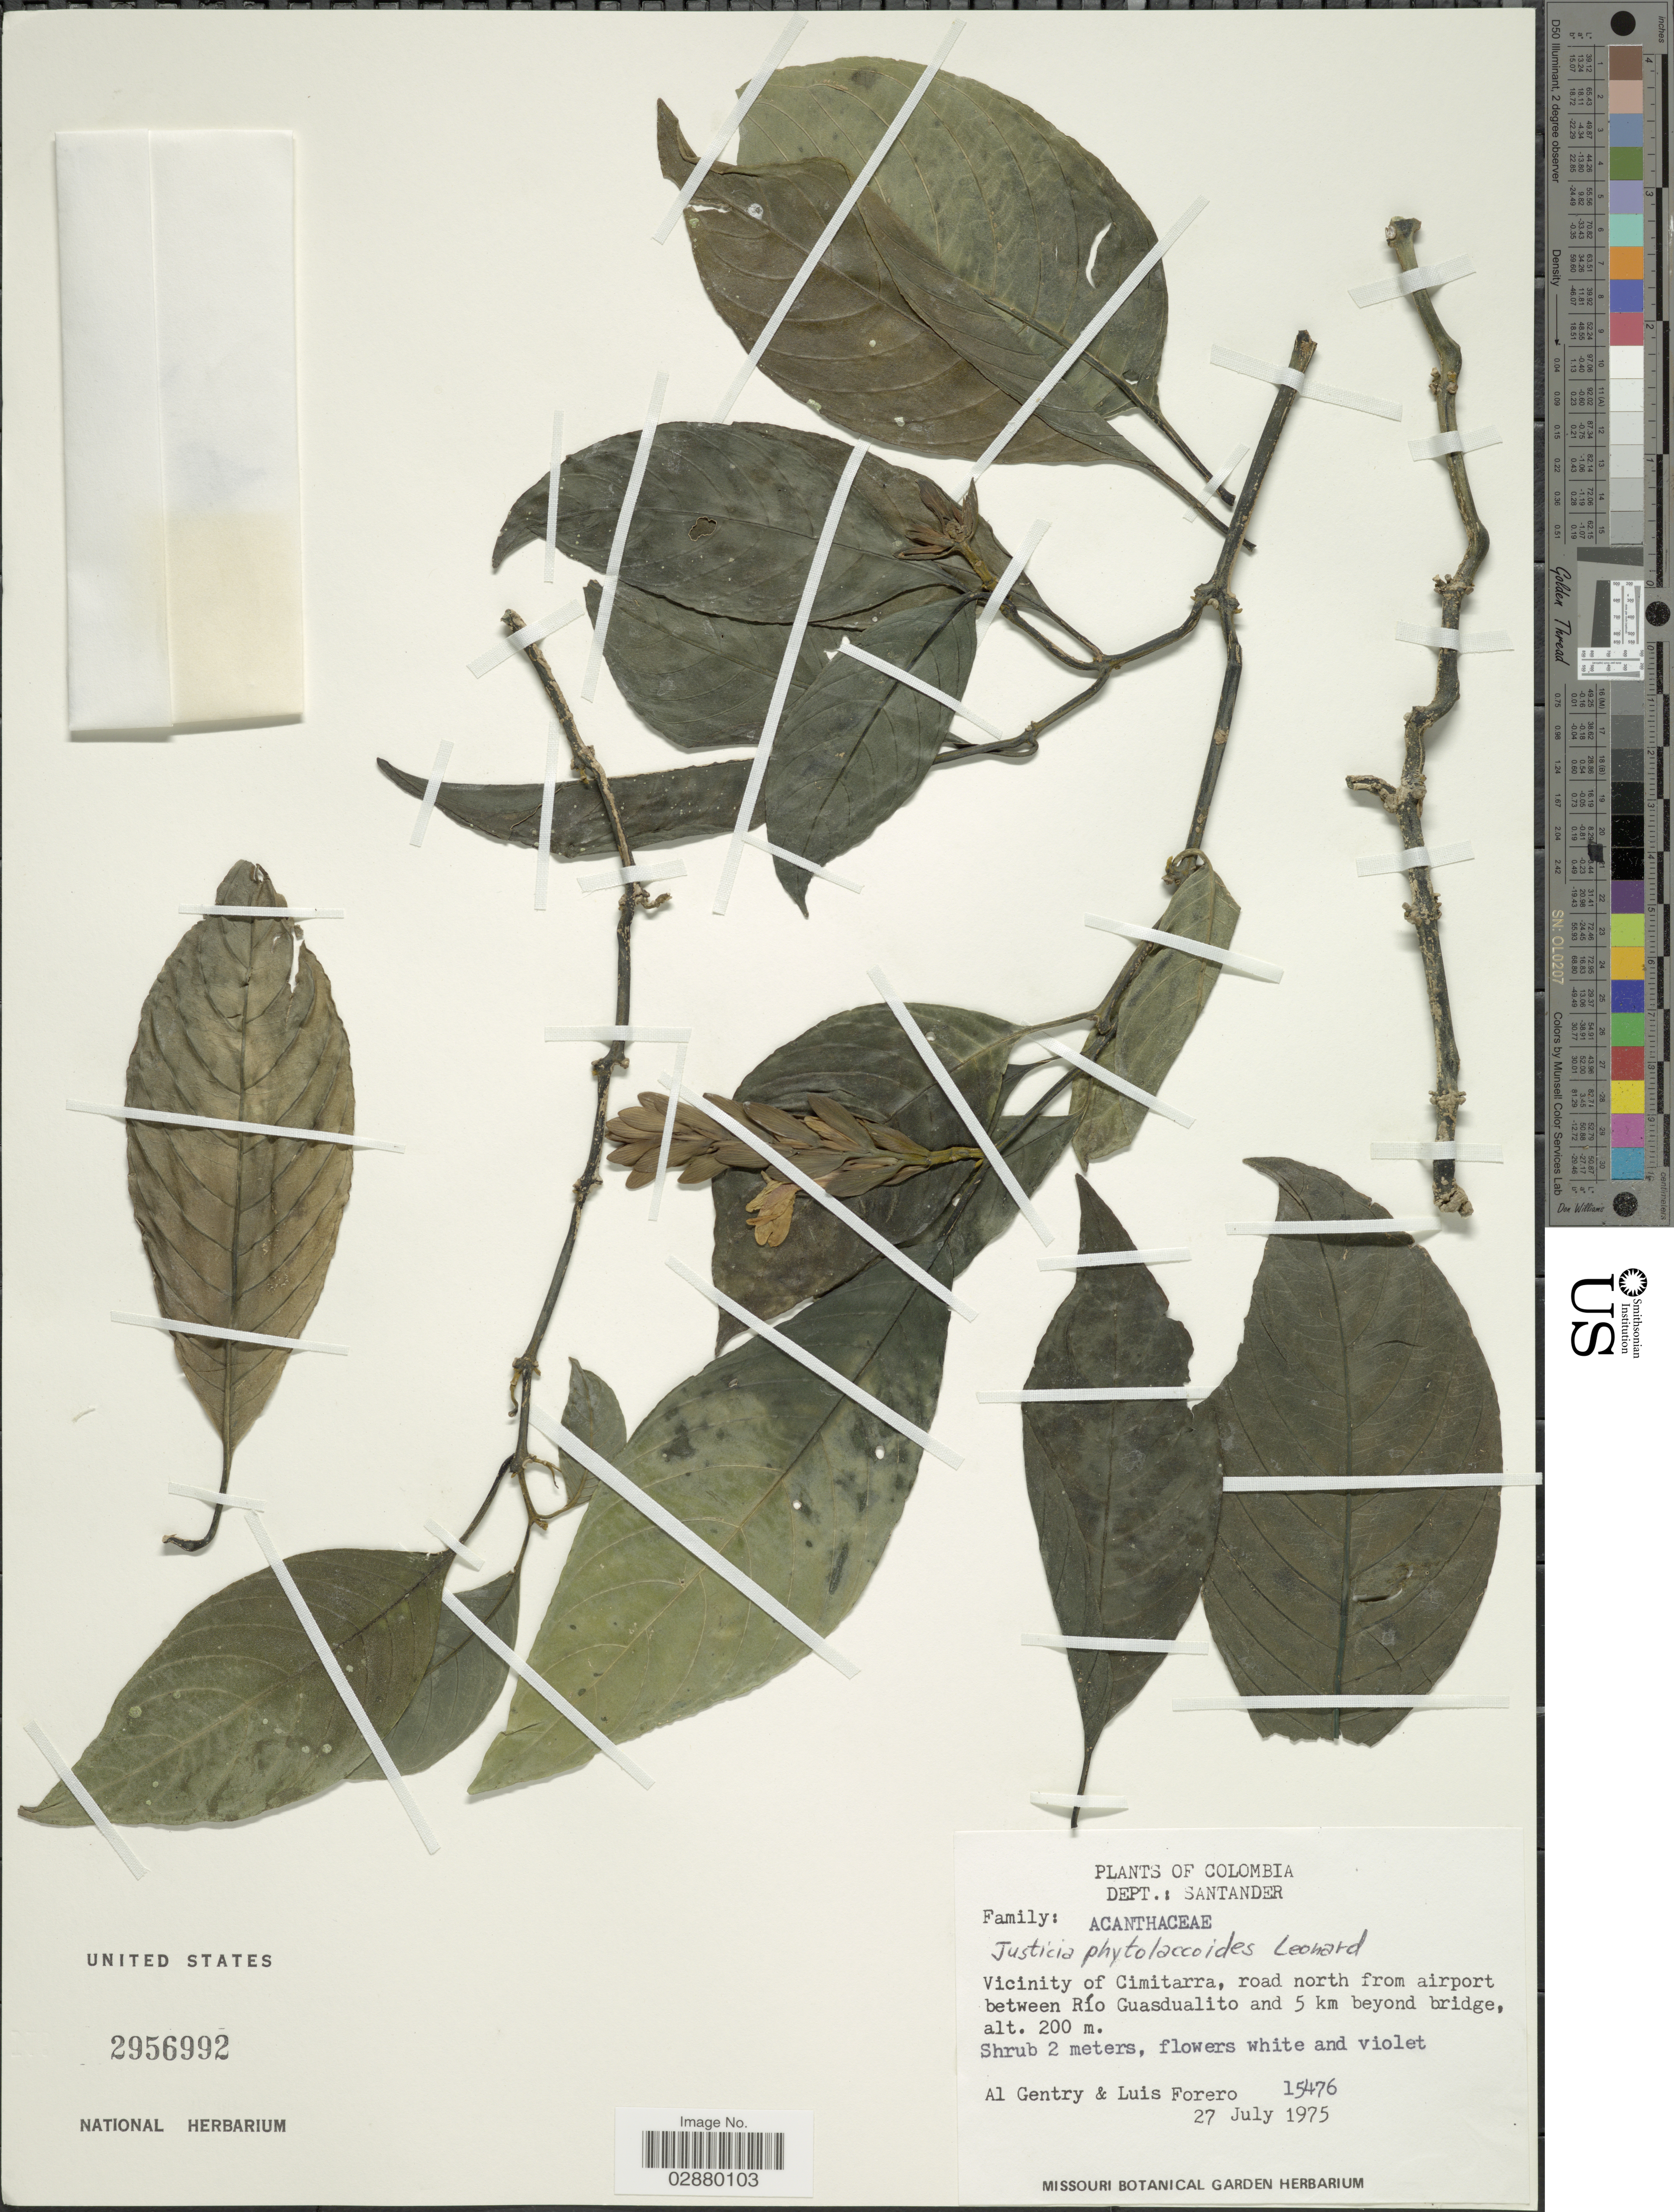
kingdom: Plantae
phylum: Tracheophyta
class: Magnoliopsida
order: Lamiales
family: Acanthaceae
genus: Justicia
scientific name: Justicia phytolaccoides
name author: Leonard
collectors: A. H. Gentry & L. Forero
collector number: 15476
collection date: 1975-07-27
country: Colombia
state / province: Santander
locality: Dept.: Santander. Vicinity of Cimitarra, road north from airport between Río Guasdualito and 5 km beyond bridge.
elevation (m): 200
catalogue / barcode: US 2956992